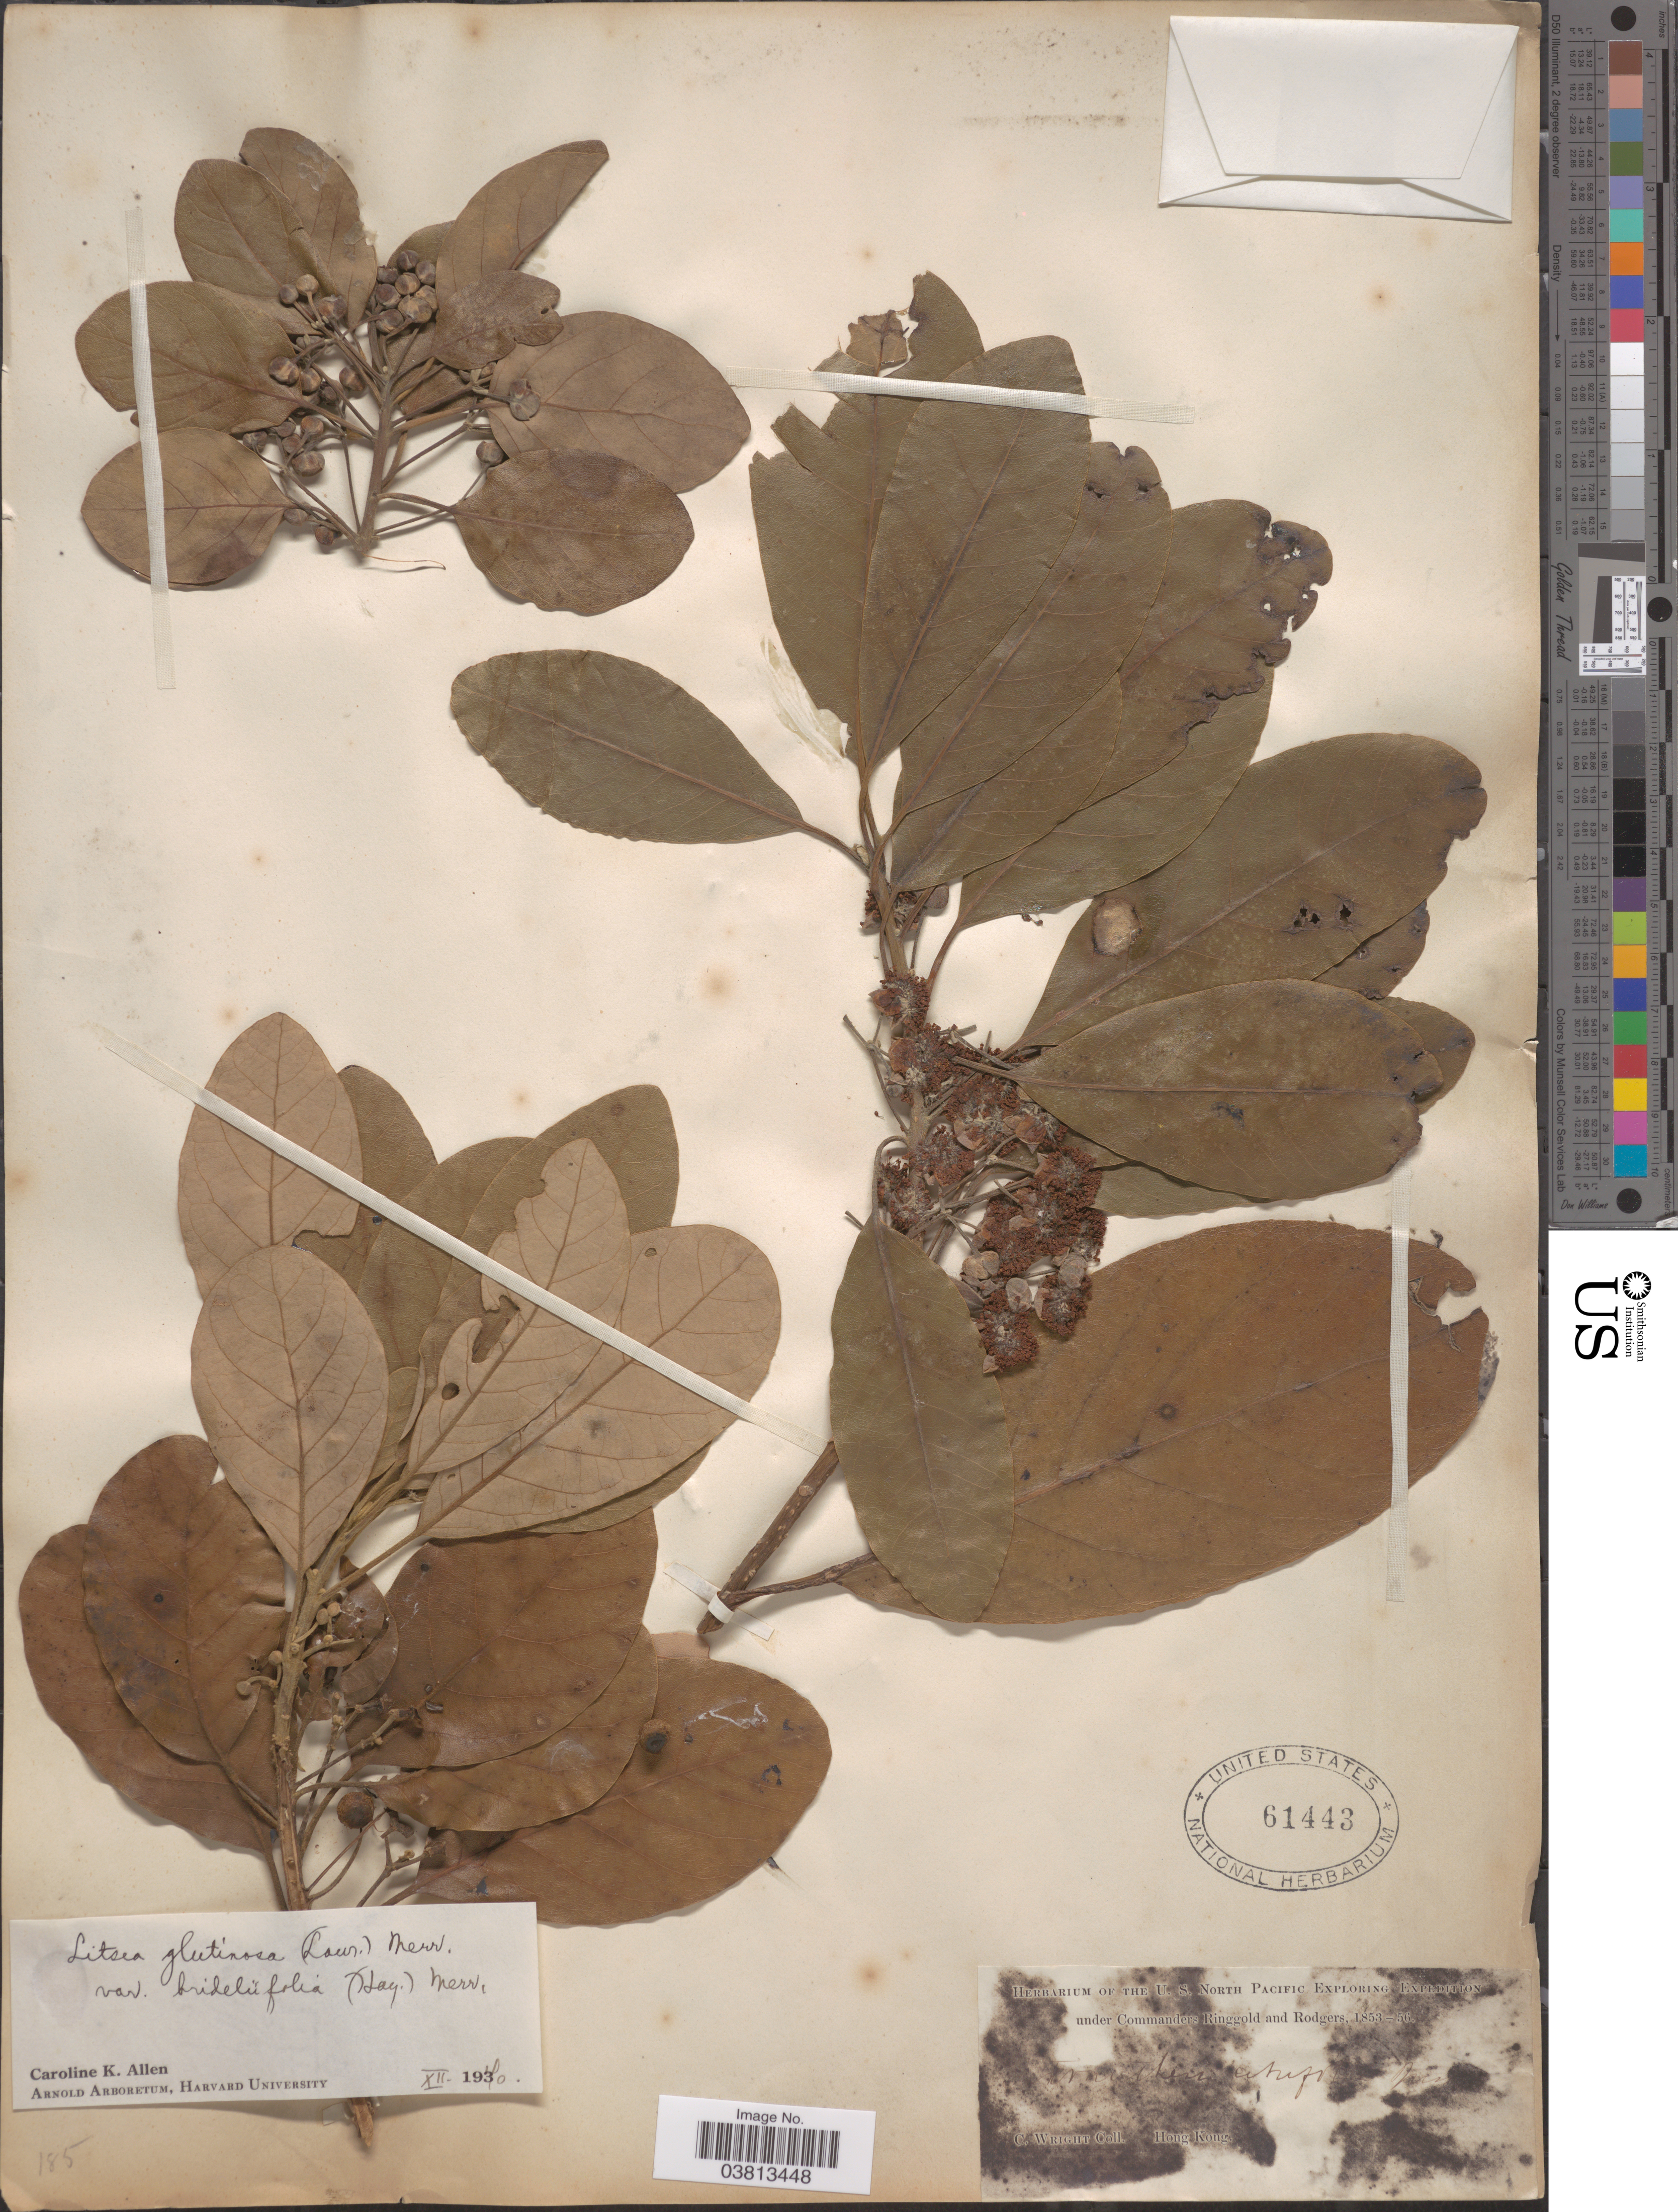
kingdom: Plantae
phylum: Tracheophyta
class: Magnoliopsida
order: Laurales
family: Lauraceae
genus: Litsea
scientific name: Litsea glutinosa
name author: (Lour.) C.B. Rob.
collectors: C. Wright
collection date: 1853/1856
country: China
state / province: Hong Kong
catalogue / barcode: US 61443